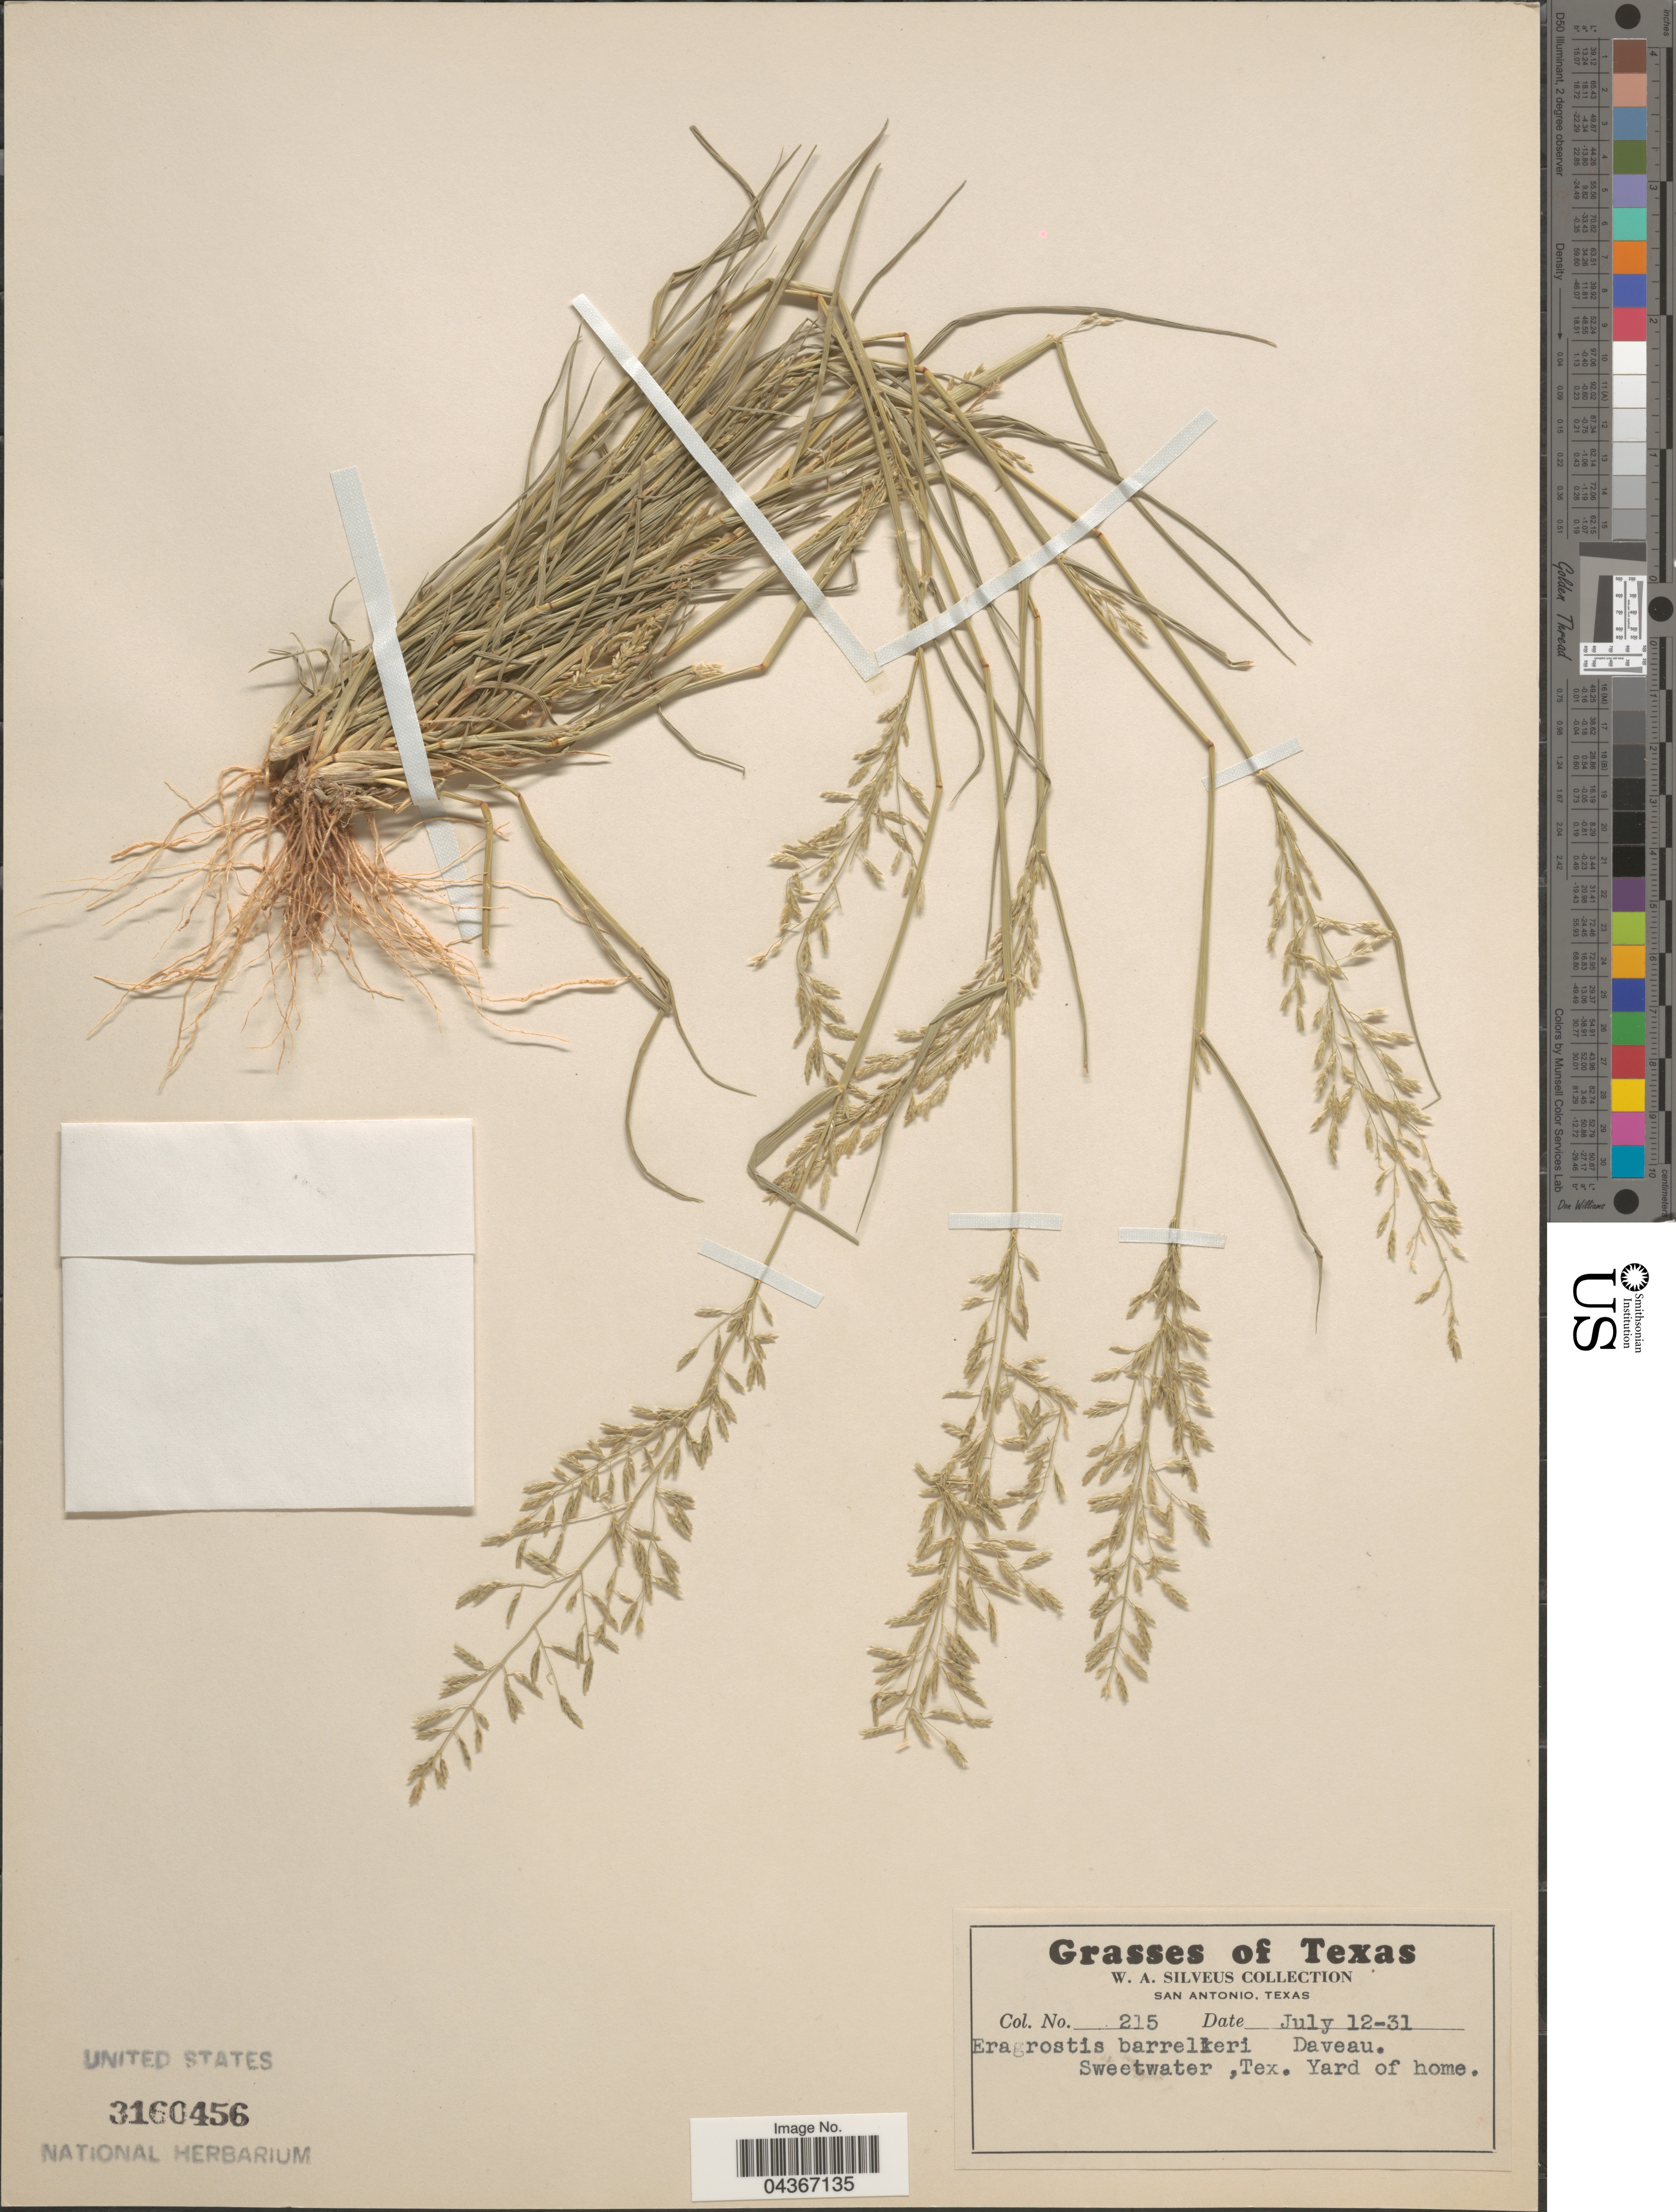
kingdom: Plantae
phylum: Tracheophyta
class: Liliopsida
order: Poales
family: Poaceae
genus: Eragrostis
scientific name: Eragrostis barrelieri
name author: Daveau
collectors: W. Silveus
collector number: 215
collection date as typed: Transcribed d/m/y: 12/7/31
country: United States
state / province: Texas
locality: Sweetwater. Yard of home.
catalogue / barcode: US 3160456